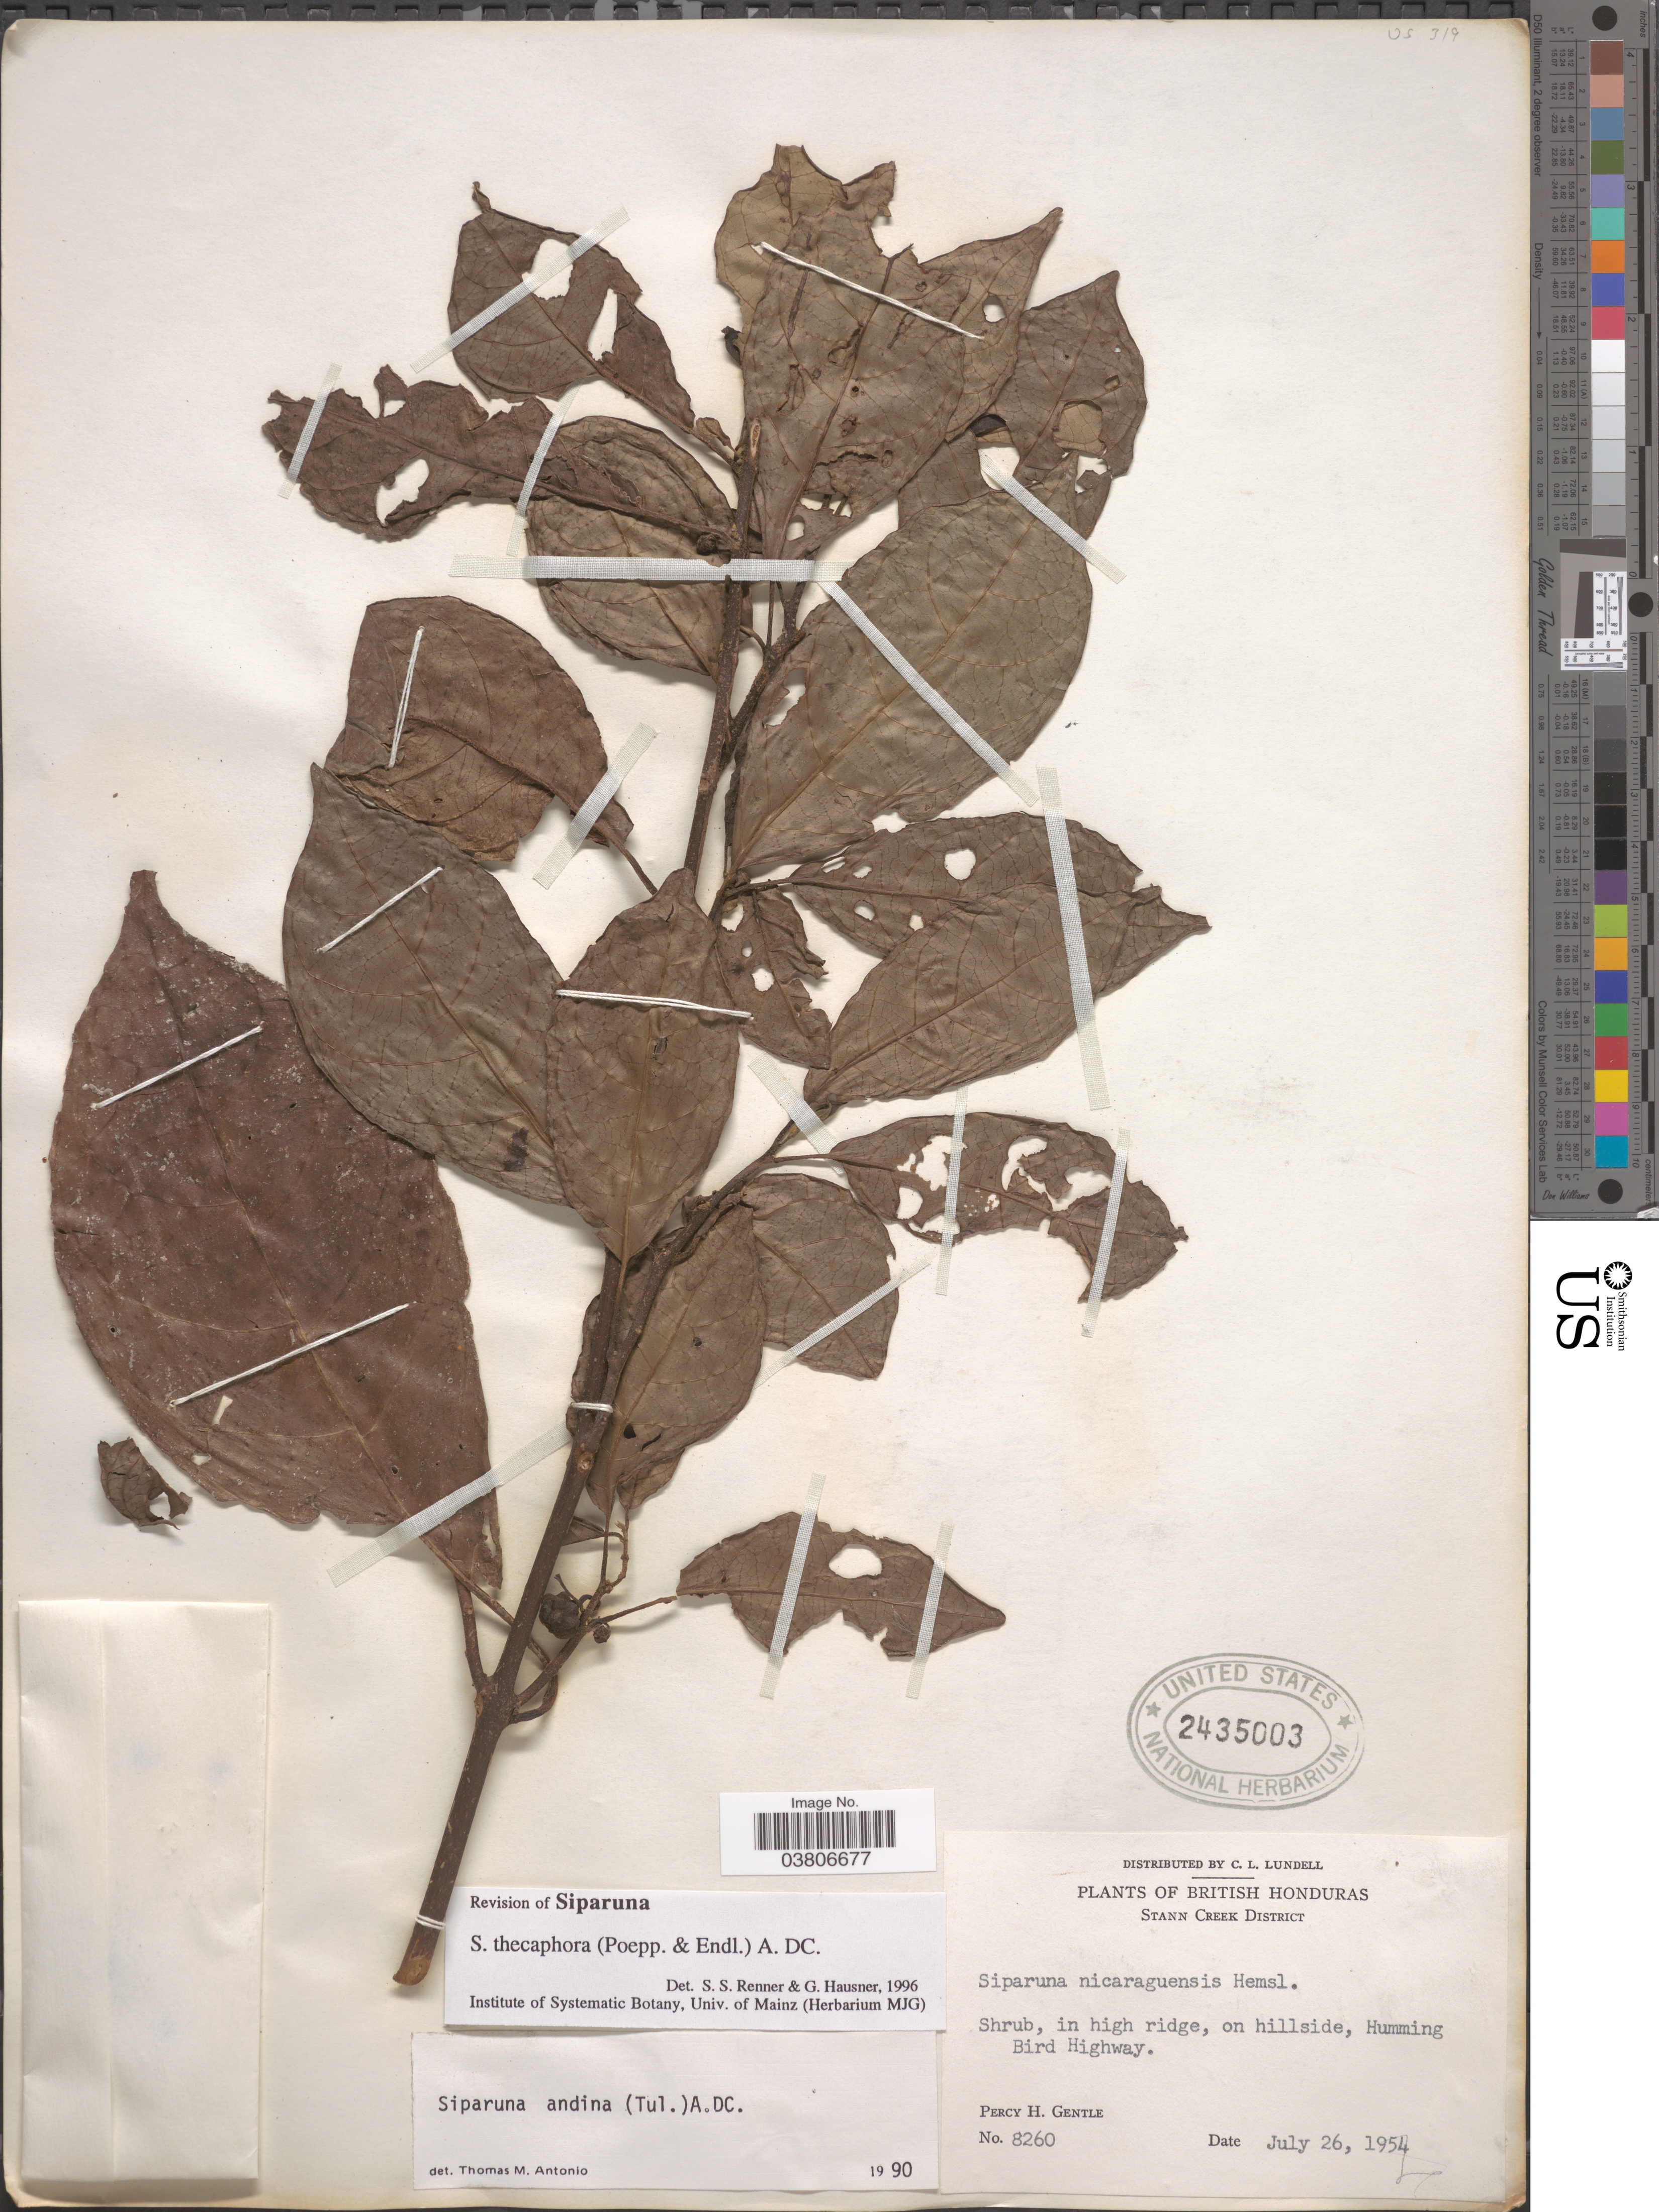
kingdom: Plantae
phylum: Tracheophyta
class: Magnoliopsida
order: Laurales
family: Siparunaceae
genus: Siparuna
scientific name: Siparuna thecaphora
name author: (Poepp. & Endl.) A. DC.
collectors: P. H. Gentle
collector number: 8260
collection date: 1954-07-26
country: Belize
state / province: Stann Creek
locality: British Honduras. Stann Creek District. In high ridge, on hillside, Humming Bird Highway.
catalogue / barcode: US 2435003